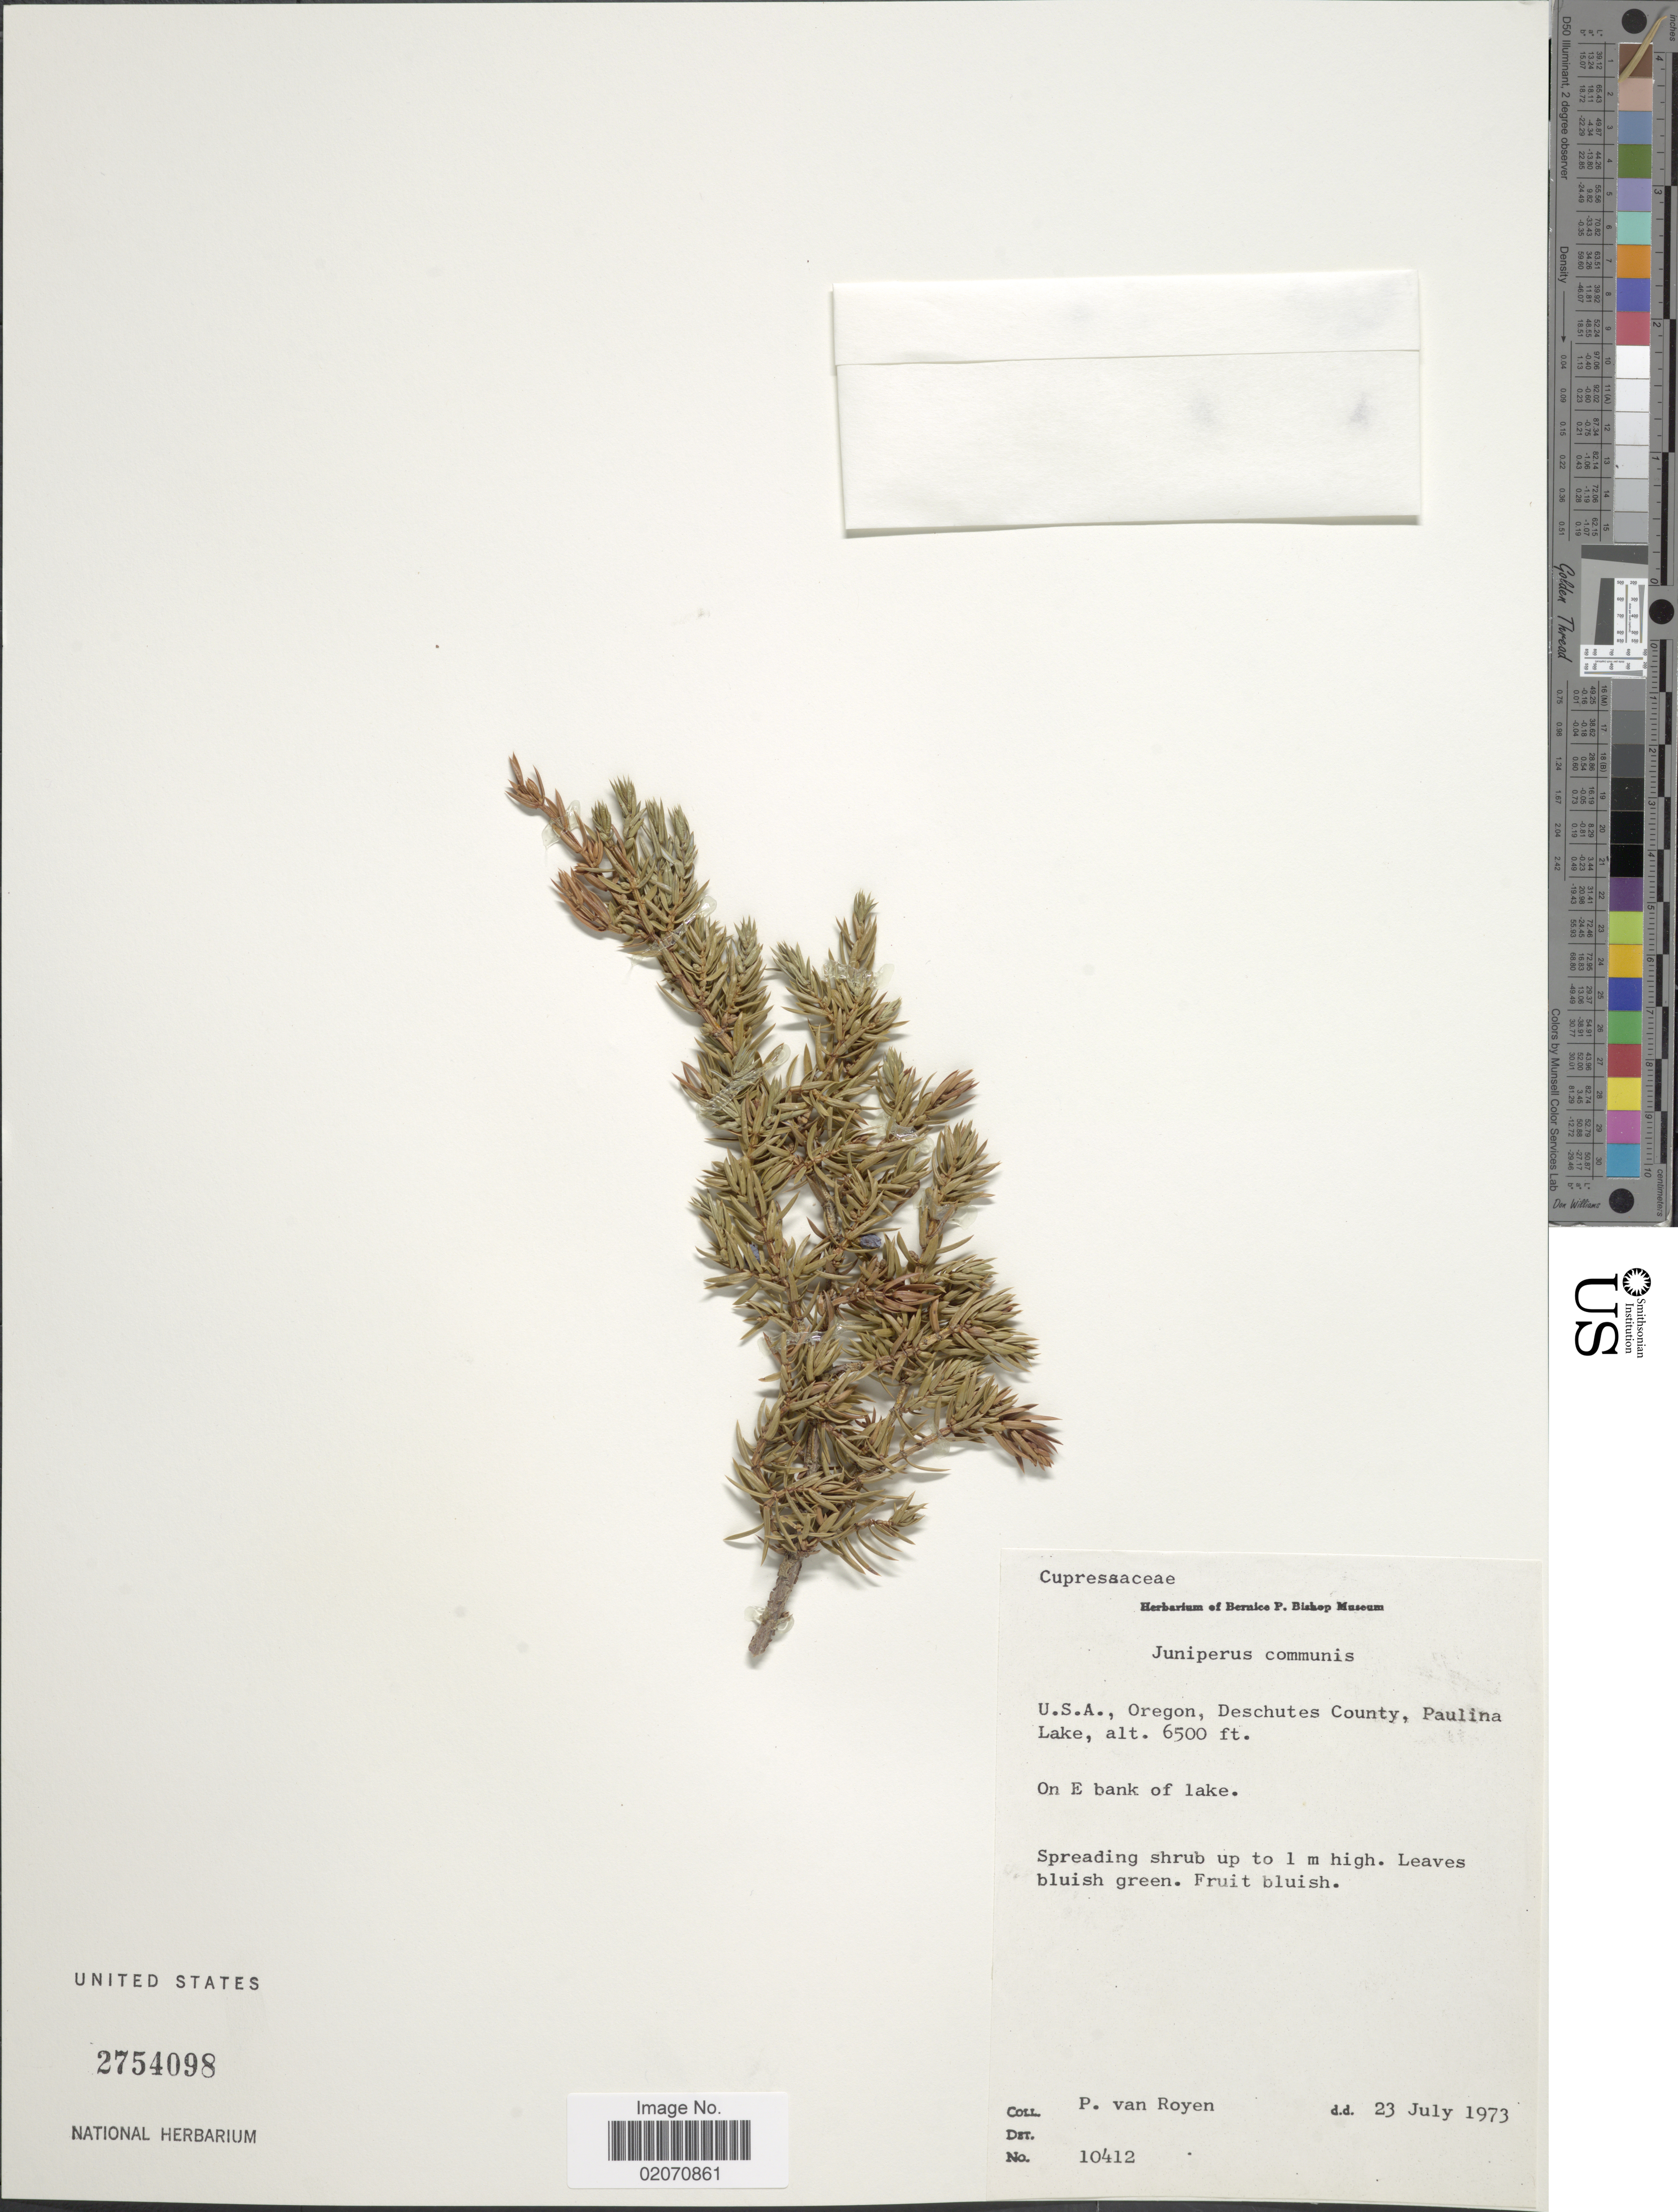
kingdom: Plantae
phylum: Tracheophyta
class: Pinopsida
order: Pinales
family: Cupressaceae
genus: Juniperus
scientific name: Juniperus communis subsp. nana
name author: (Willd.) Syme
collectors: P. van Royen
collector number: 10412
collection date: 1973-07-23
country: United States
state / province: Oregon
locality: Deschtes County, Paulina Lake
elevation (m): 1981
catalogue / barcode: US 2754098